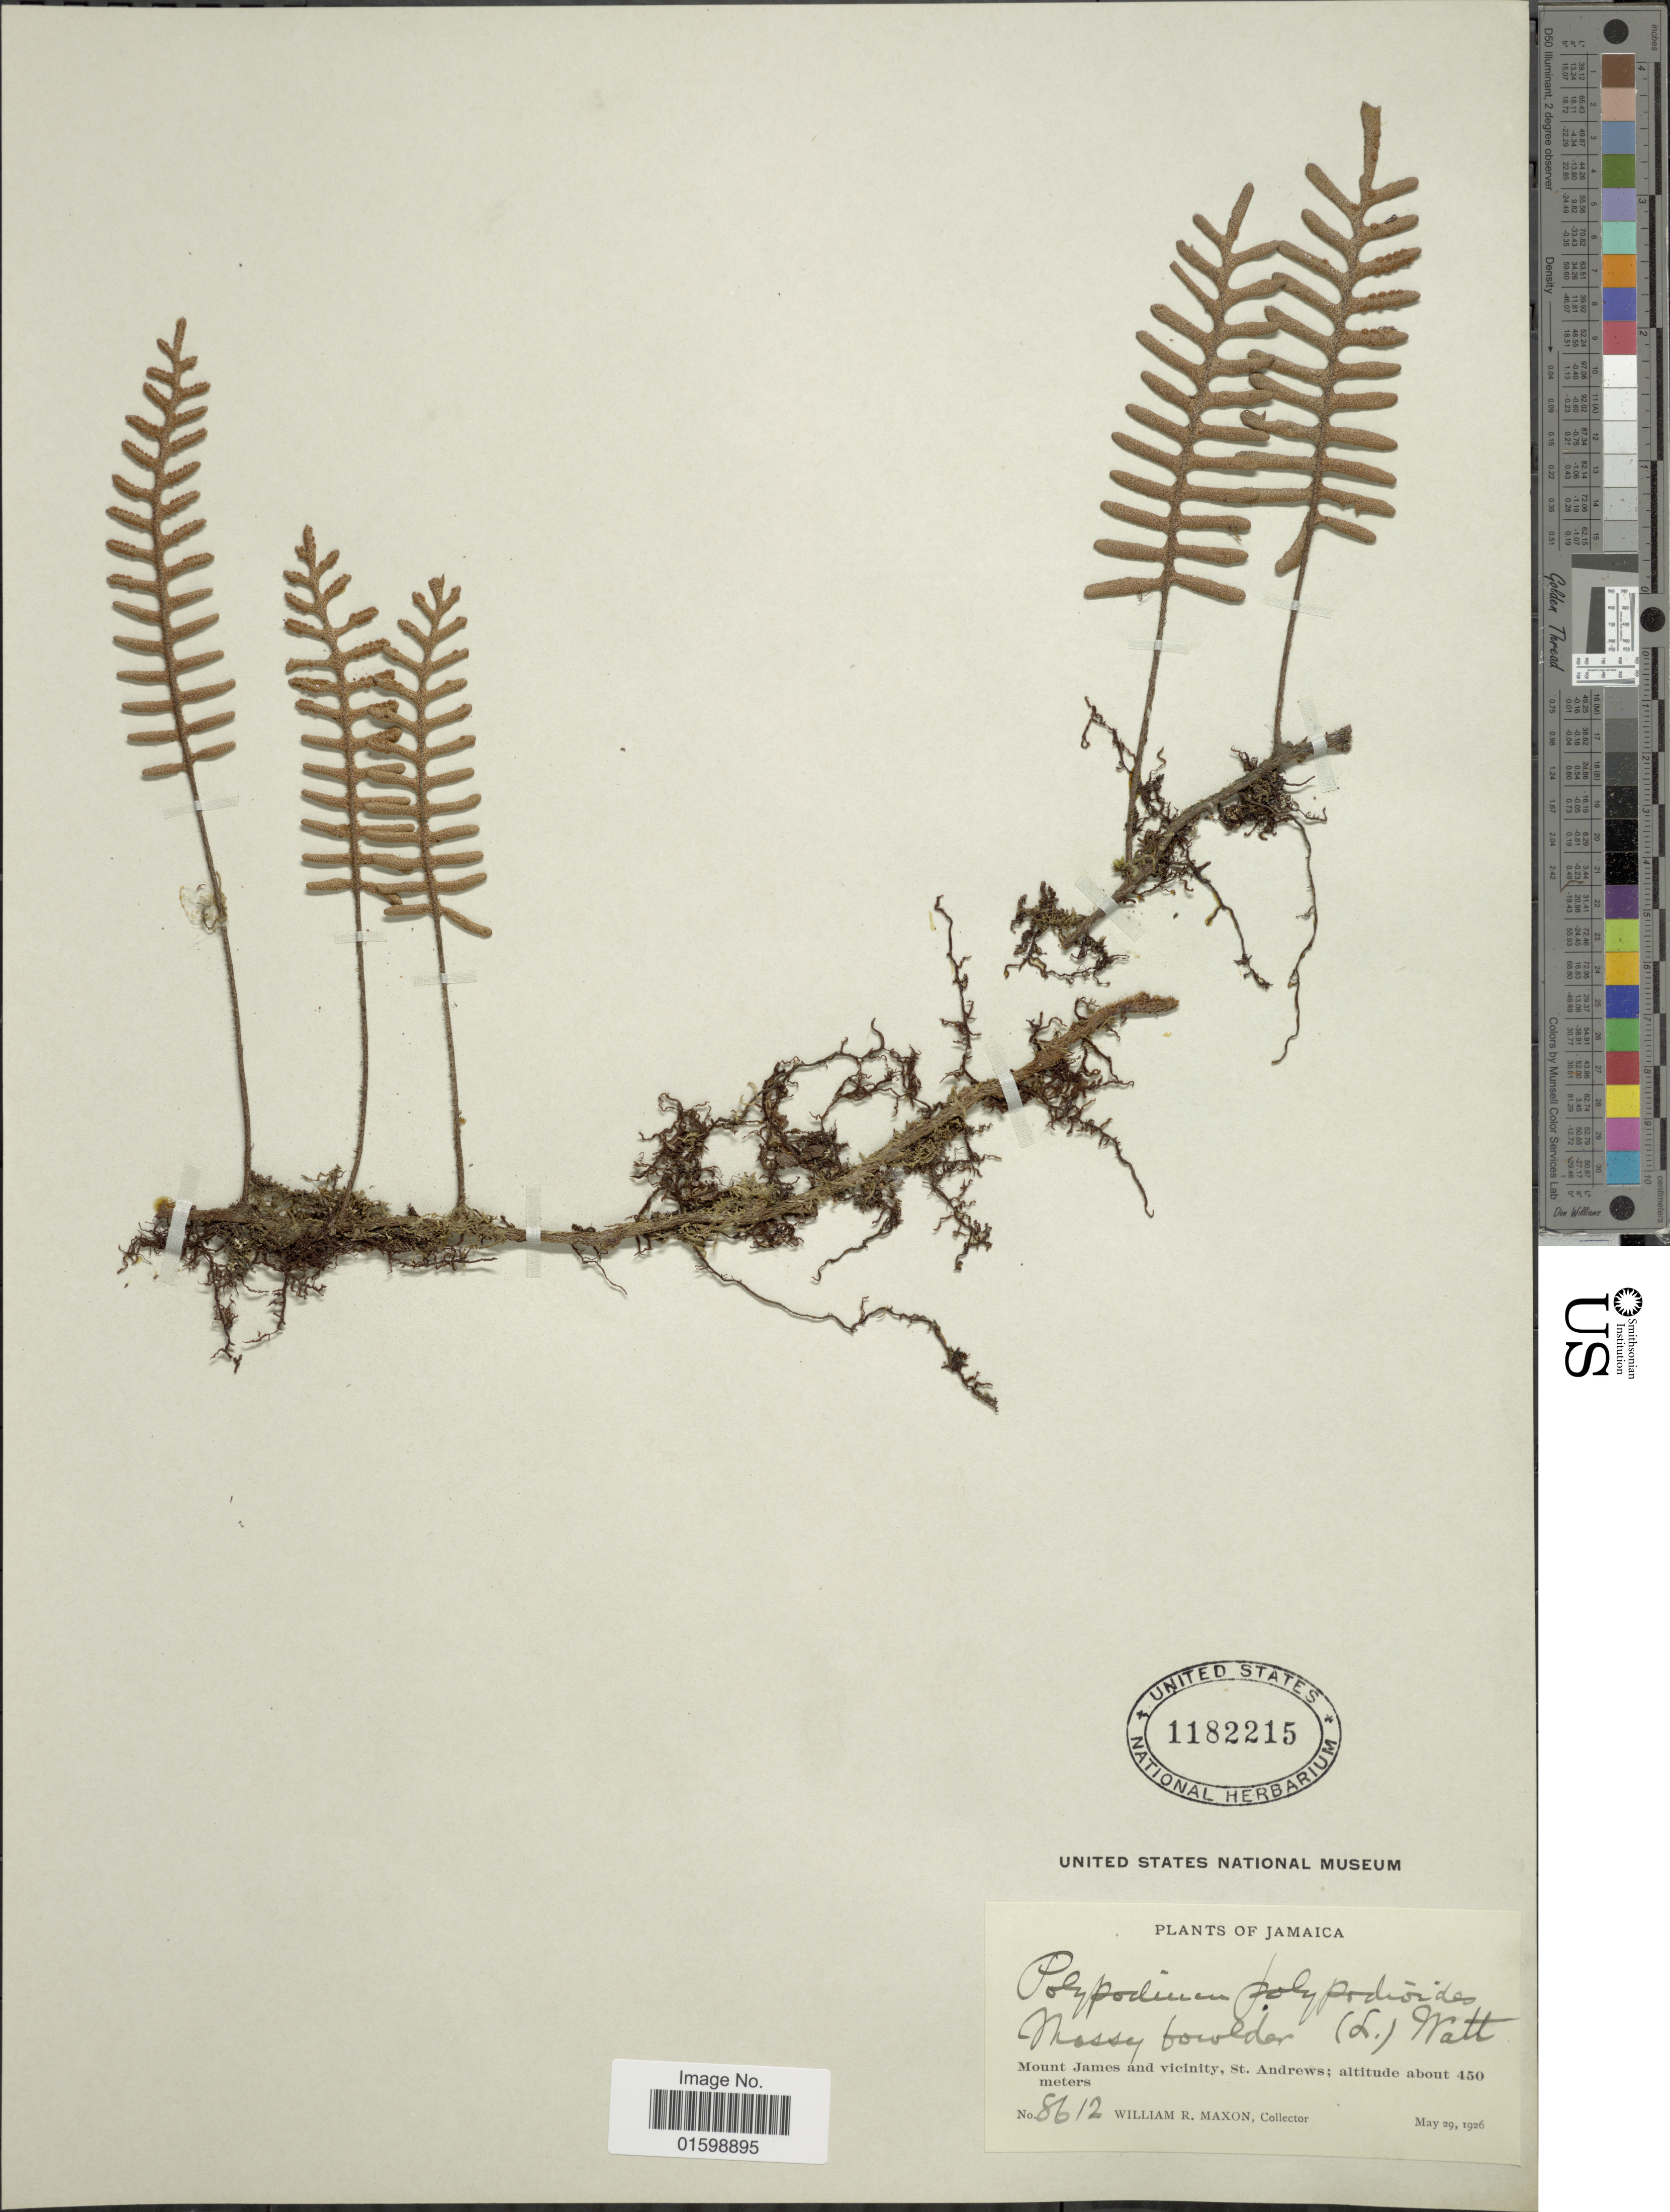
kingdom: Plantae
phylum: Tracheophyta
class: Polypodiopsida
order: Polypodiales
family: Polypodiaceae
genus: Pleopeltis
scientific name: Pleopeltis polypodioides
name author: (L.) E.G. Andrews & Windham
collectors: W. R. Maxon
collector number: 8612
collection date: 1926-05-29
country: Jamaica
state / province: Saint Andrew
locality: Mount James and vicinity. Mossy boulder.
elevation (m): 450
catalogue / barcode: US 1182215